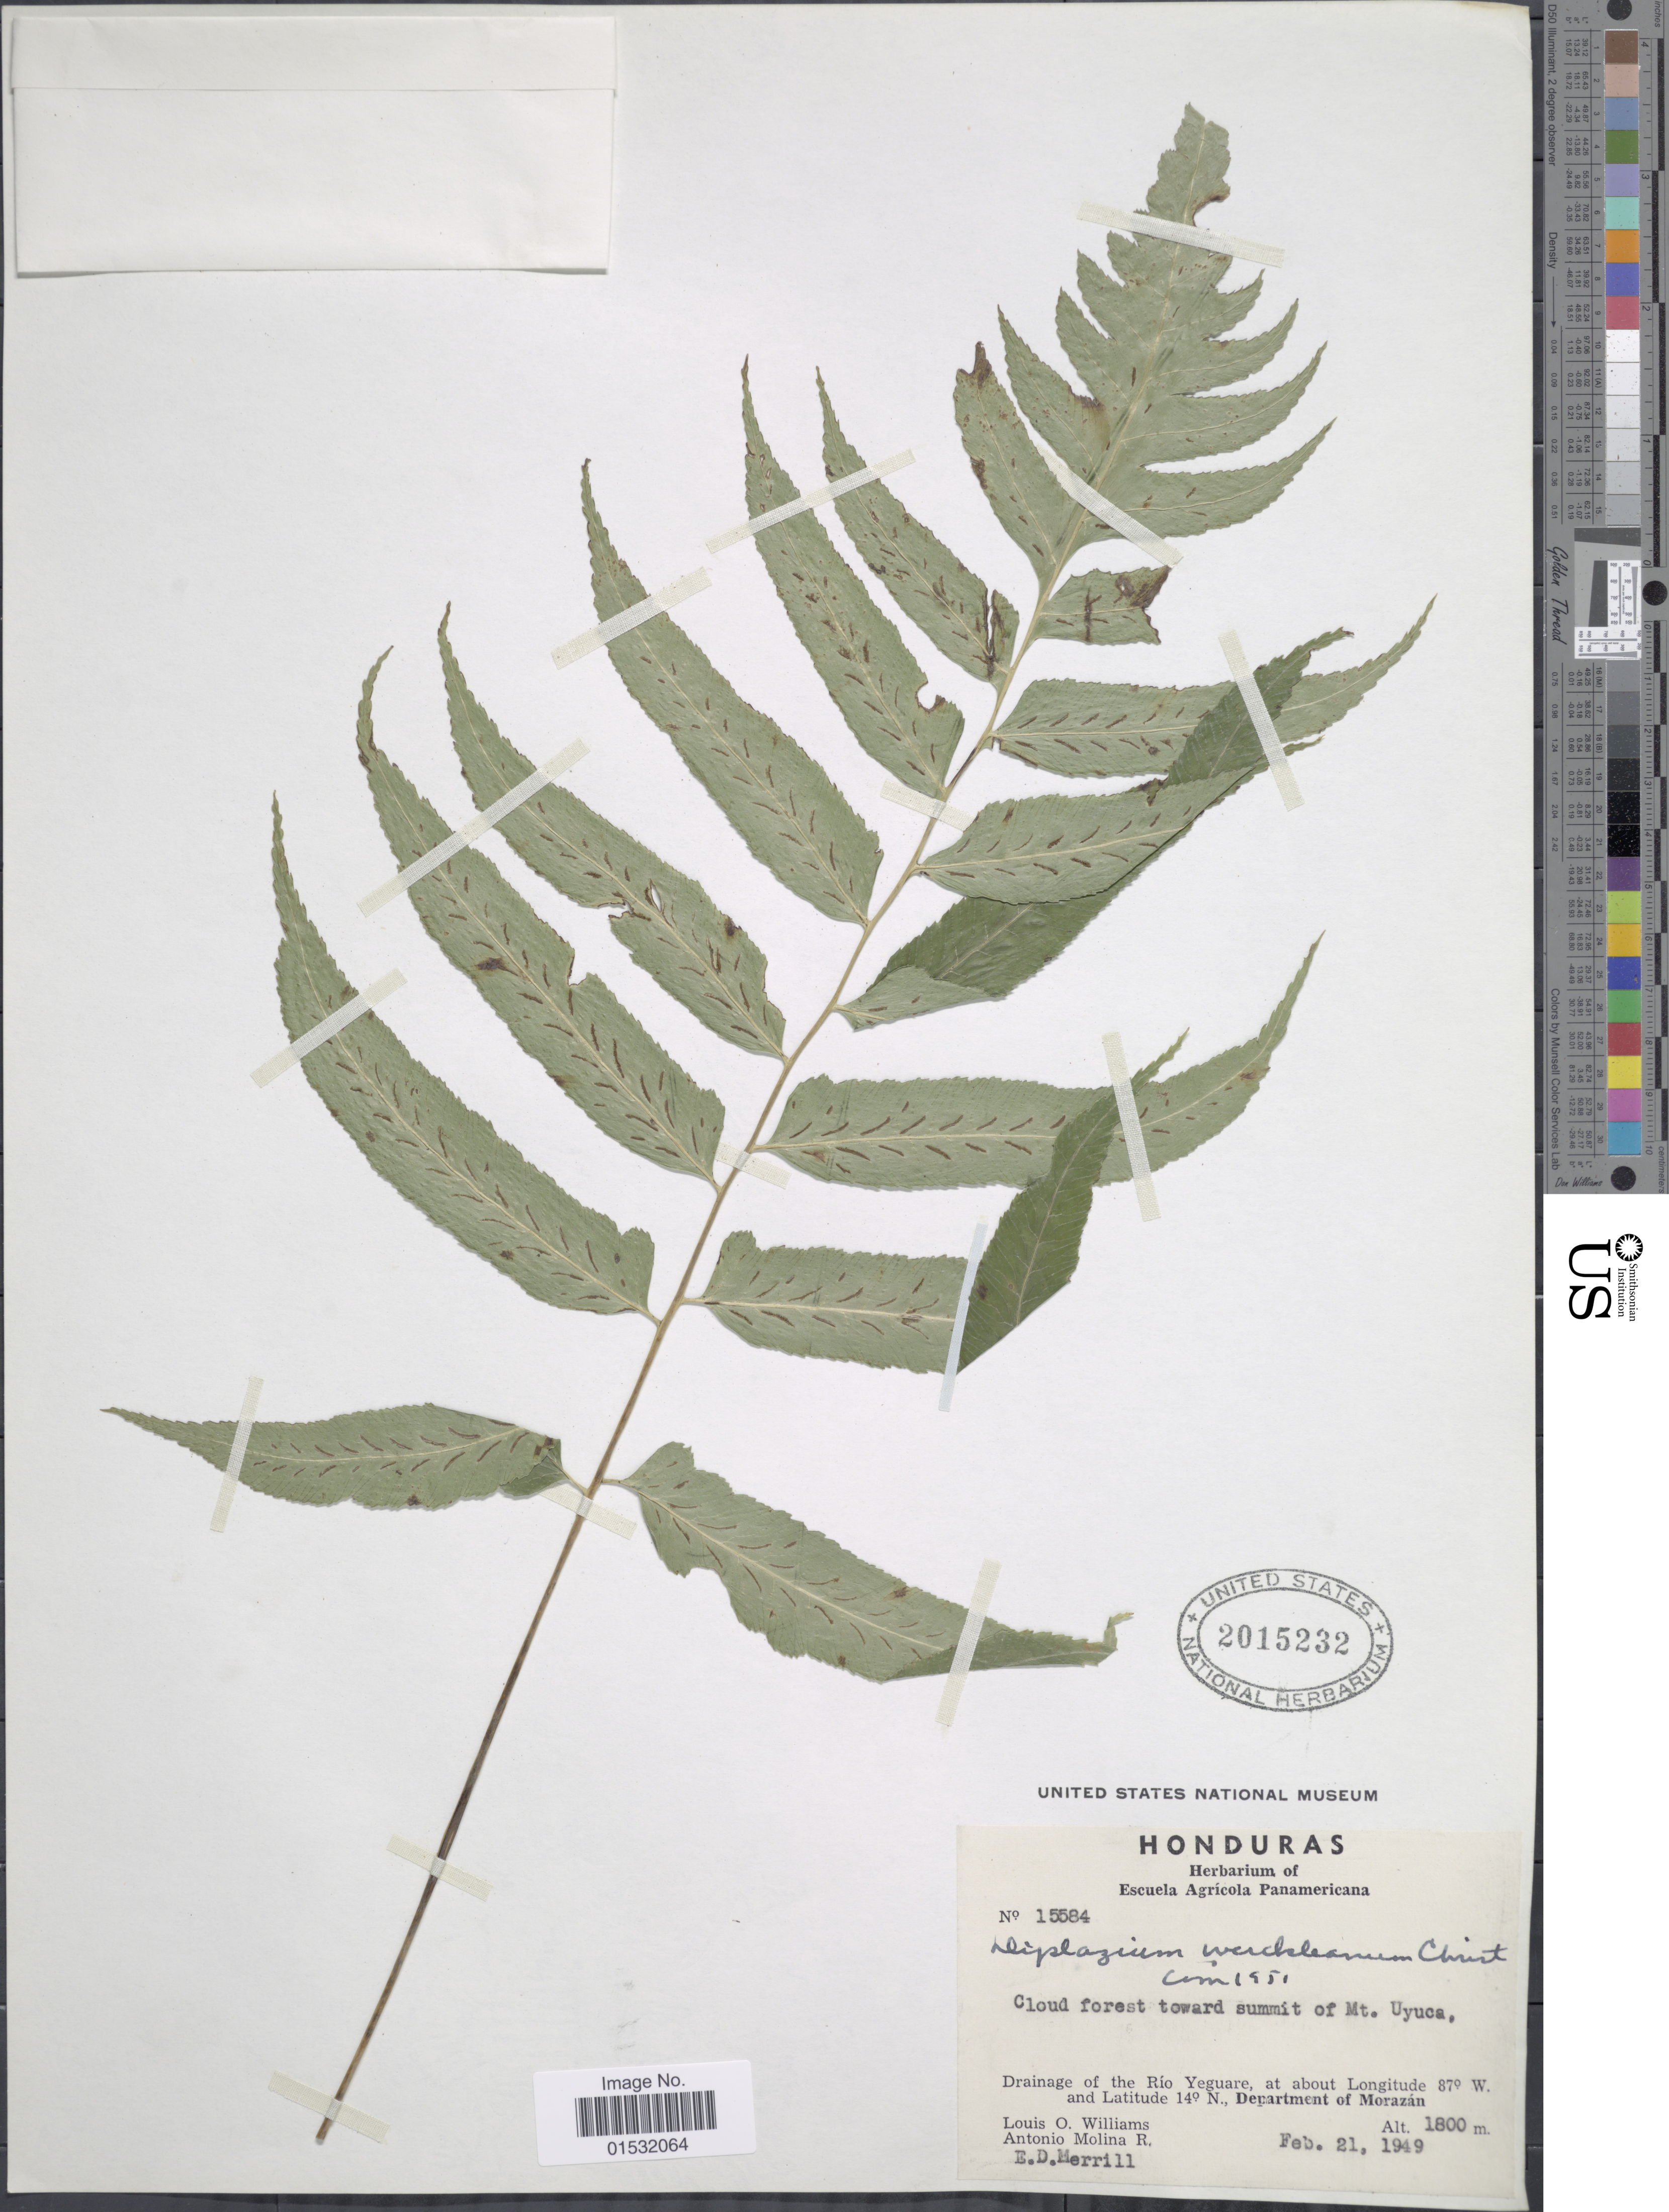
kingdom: Plantae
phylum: Tracheophyta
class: Polypodiopsida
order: Polypodiales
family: Athyriaceae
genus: Diplazium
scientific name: Diplazium werckleanum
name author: Christ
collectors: L. O. Williams, A. Molina R. & E. D. Merrill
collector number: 15584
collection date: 1949-02-21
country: Honduras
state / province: Fco. Morazán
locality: Drainage of the Río Yeguare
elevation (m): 1800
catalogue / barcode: US 2015232